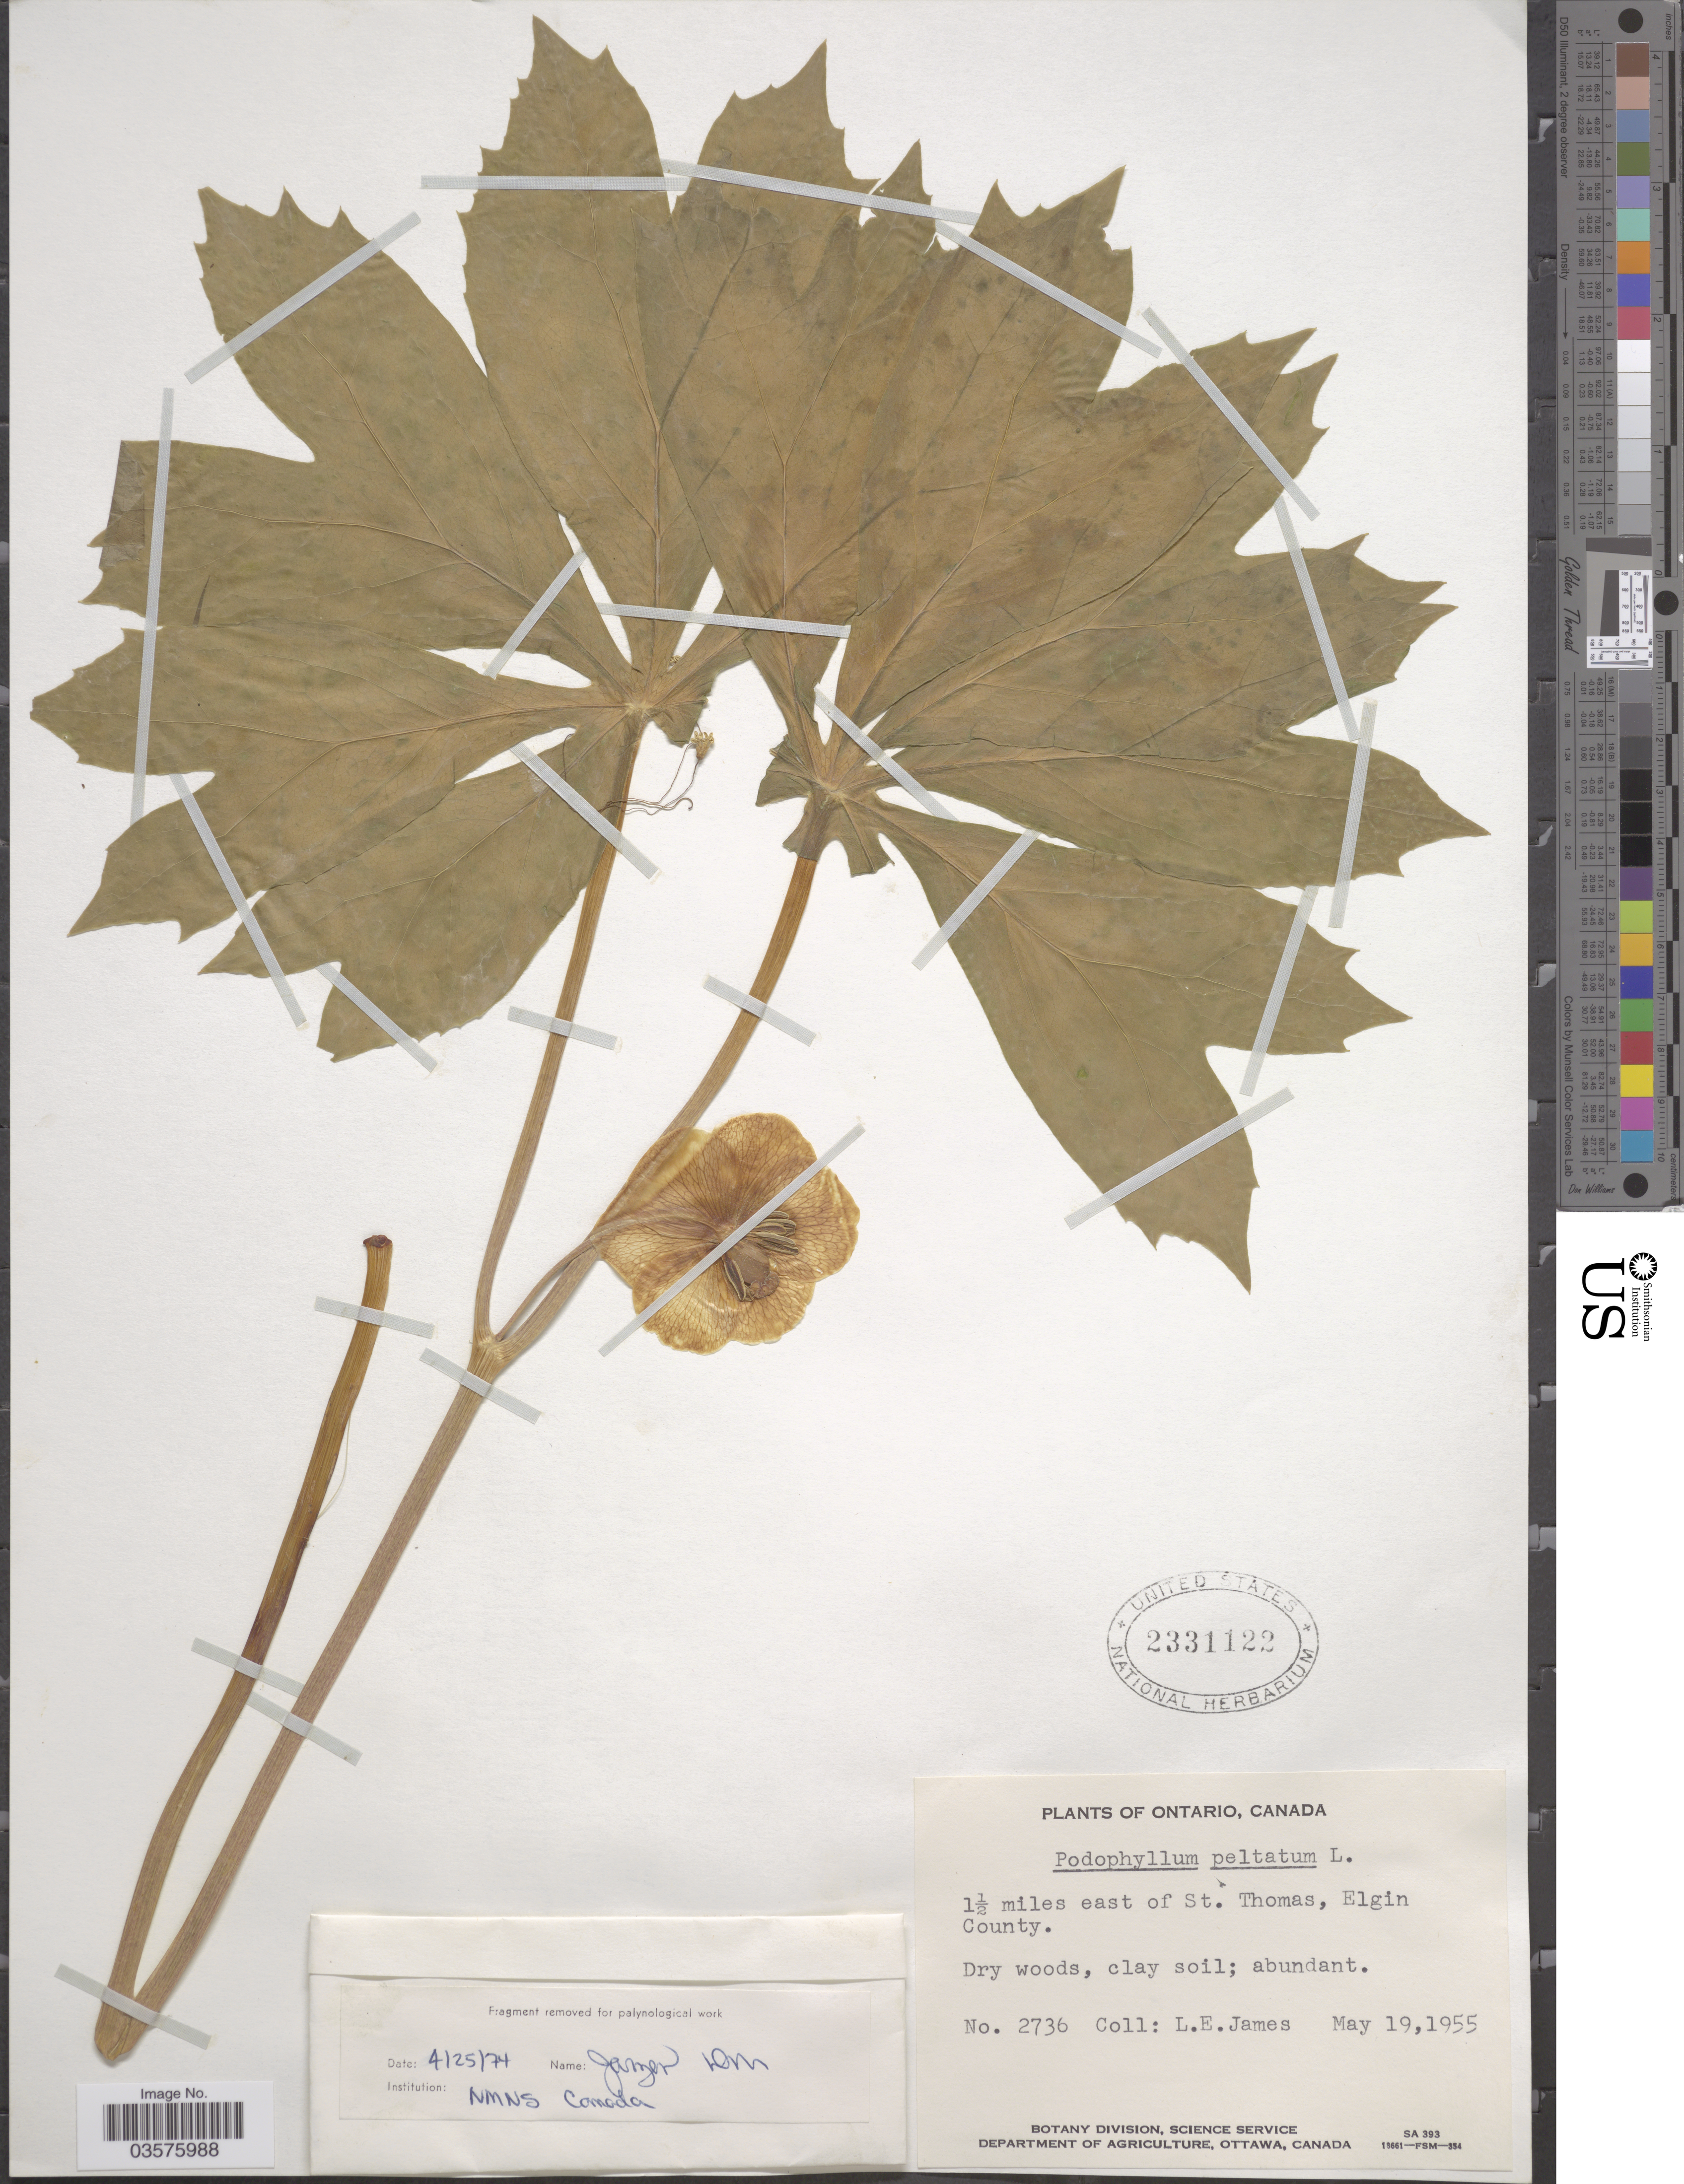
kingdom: Plantae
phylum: Tracheophyta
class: Magnoliopsida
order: Ranunculales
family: Berberidaceae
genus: Podophyllum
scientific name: Podophyllum peltatum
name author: L.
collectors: L. E. James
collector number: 2736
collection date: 1955-05-19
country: Canada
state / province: Ontario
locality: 1½ miles east of St. Thomas, Elgin County.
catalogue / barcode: US 2331122